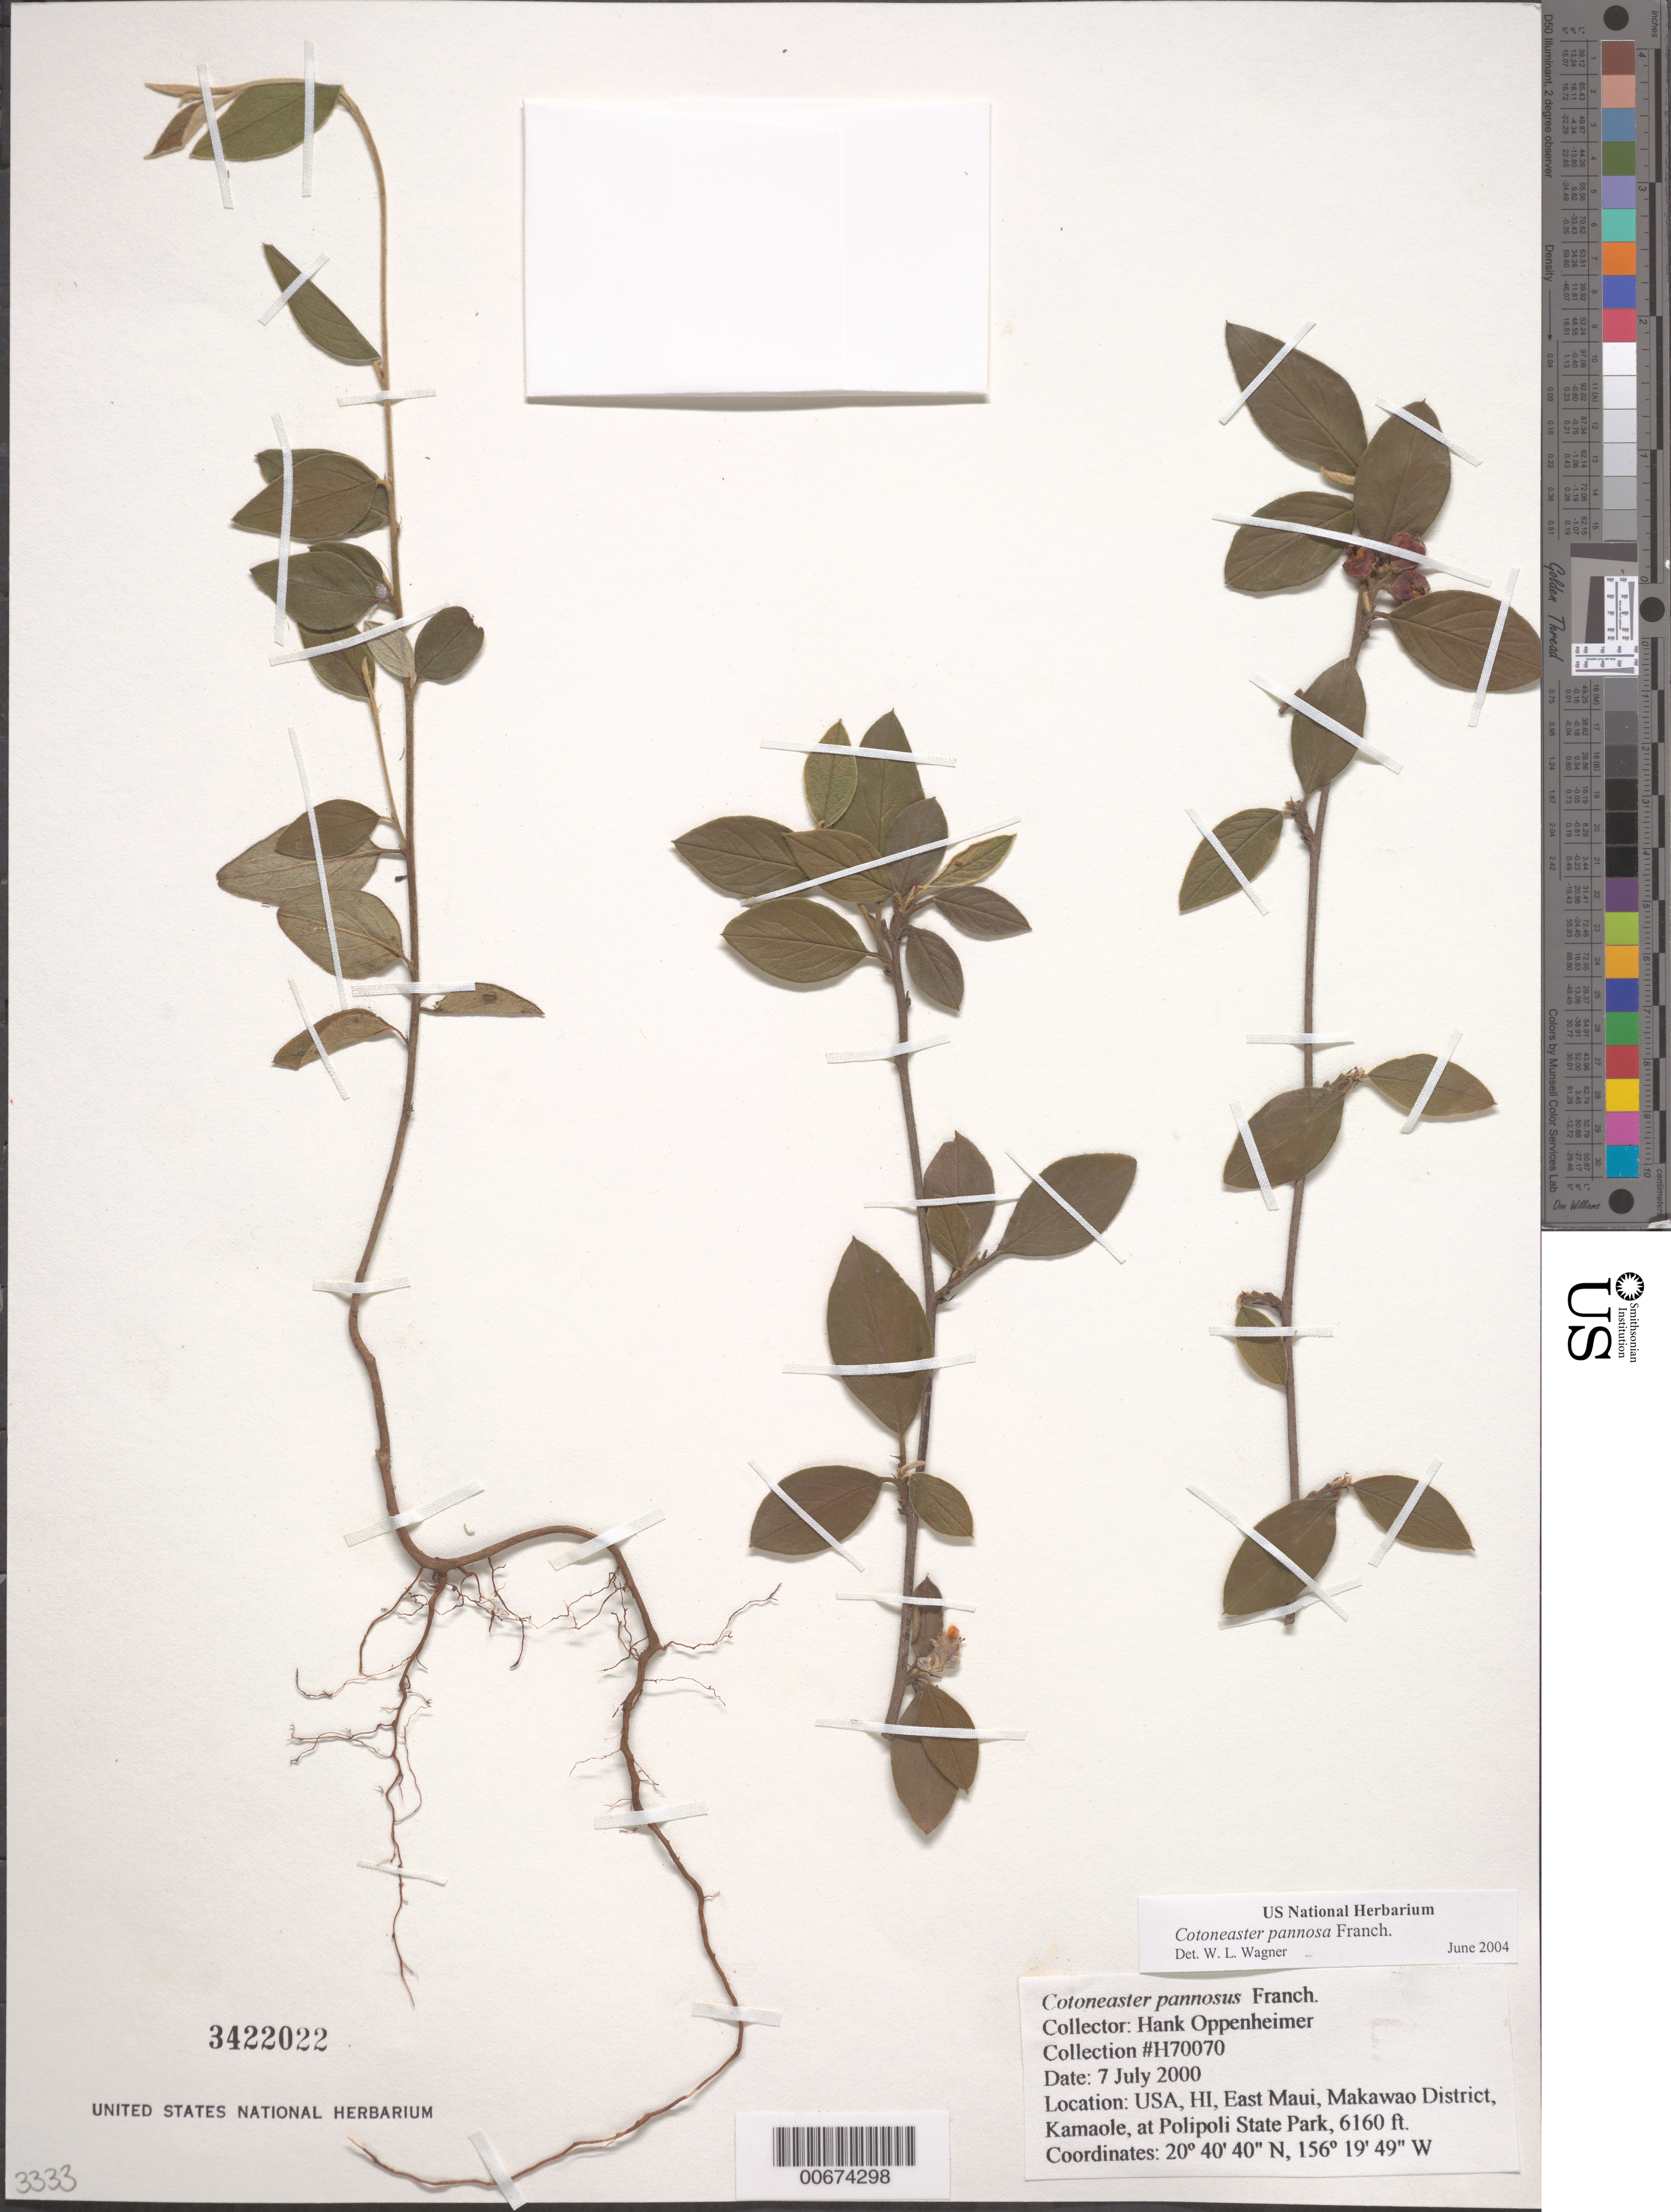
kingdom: Plantae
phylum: Tracheophyta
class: Magnoliopsida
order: Rosales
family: Rosaceae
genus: Cotoneaster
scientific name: Cotoneaster pannosa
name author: Franch.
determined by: Wagner, W. L., (BOT), Smithsonian Institution - National Museum of Natural History (UNITED STATES)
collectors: H. L. Oppenheimer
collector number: H70070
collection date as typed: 27 Jul 2000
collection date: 2000-07-27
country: United States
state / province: Hawaii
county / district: Maui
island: Maui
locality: E Maui, Makawao Distr., Kamaole, at Polipoli State Park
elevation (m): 1877.5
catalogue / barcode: US 3422022